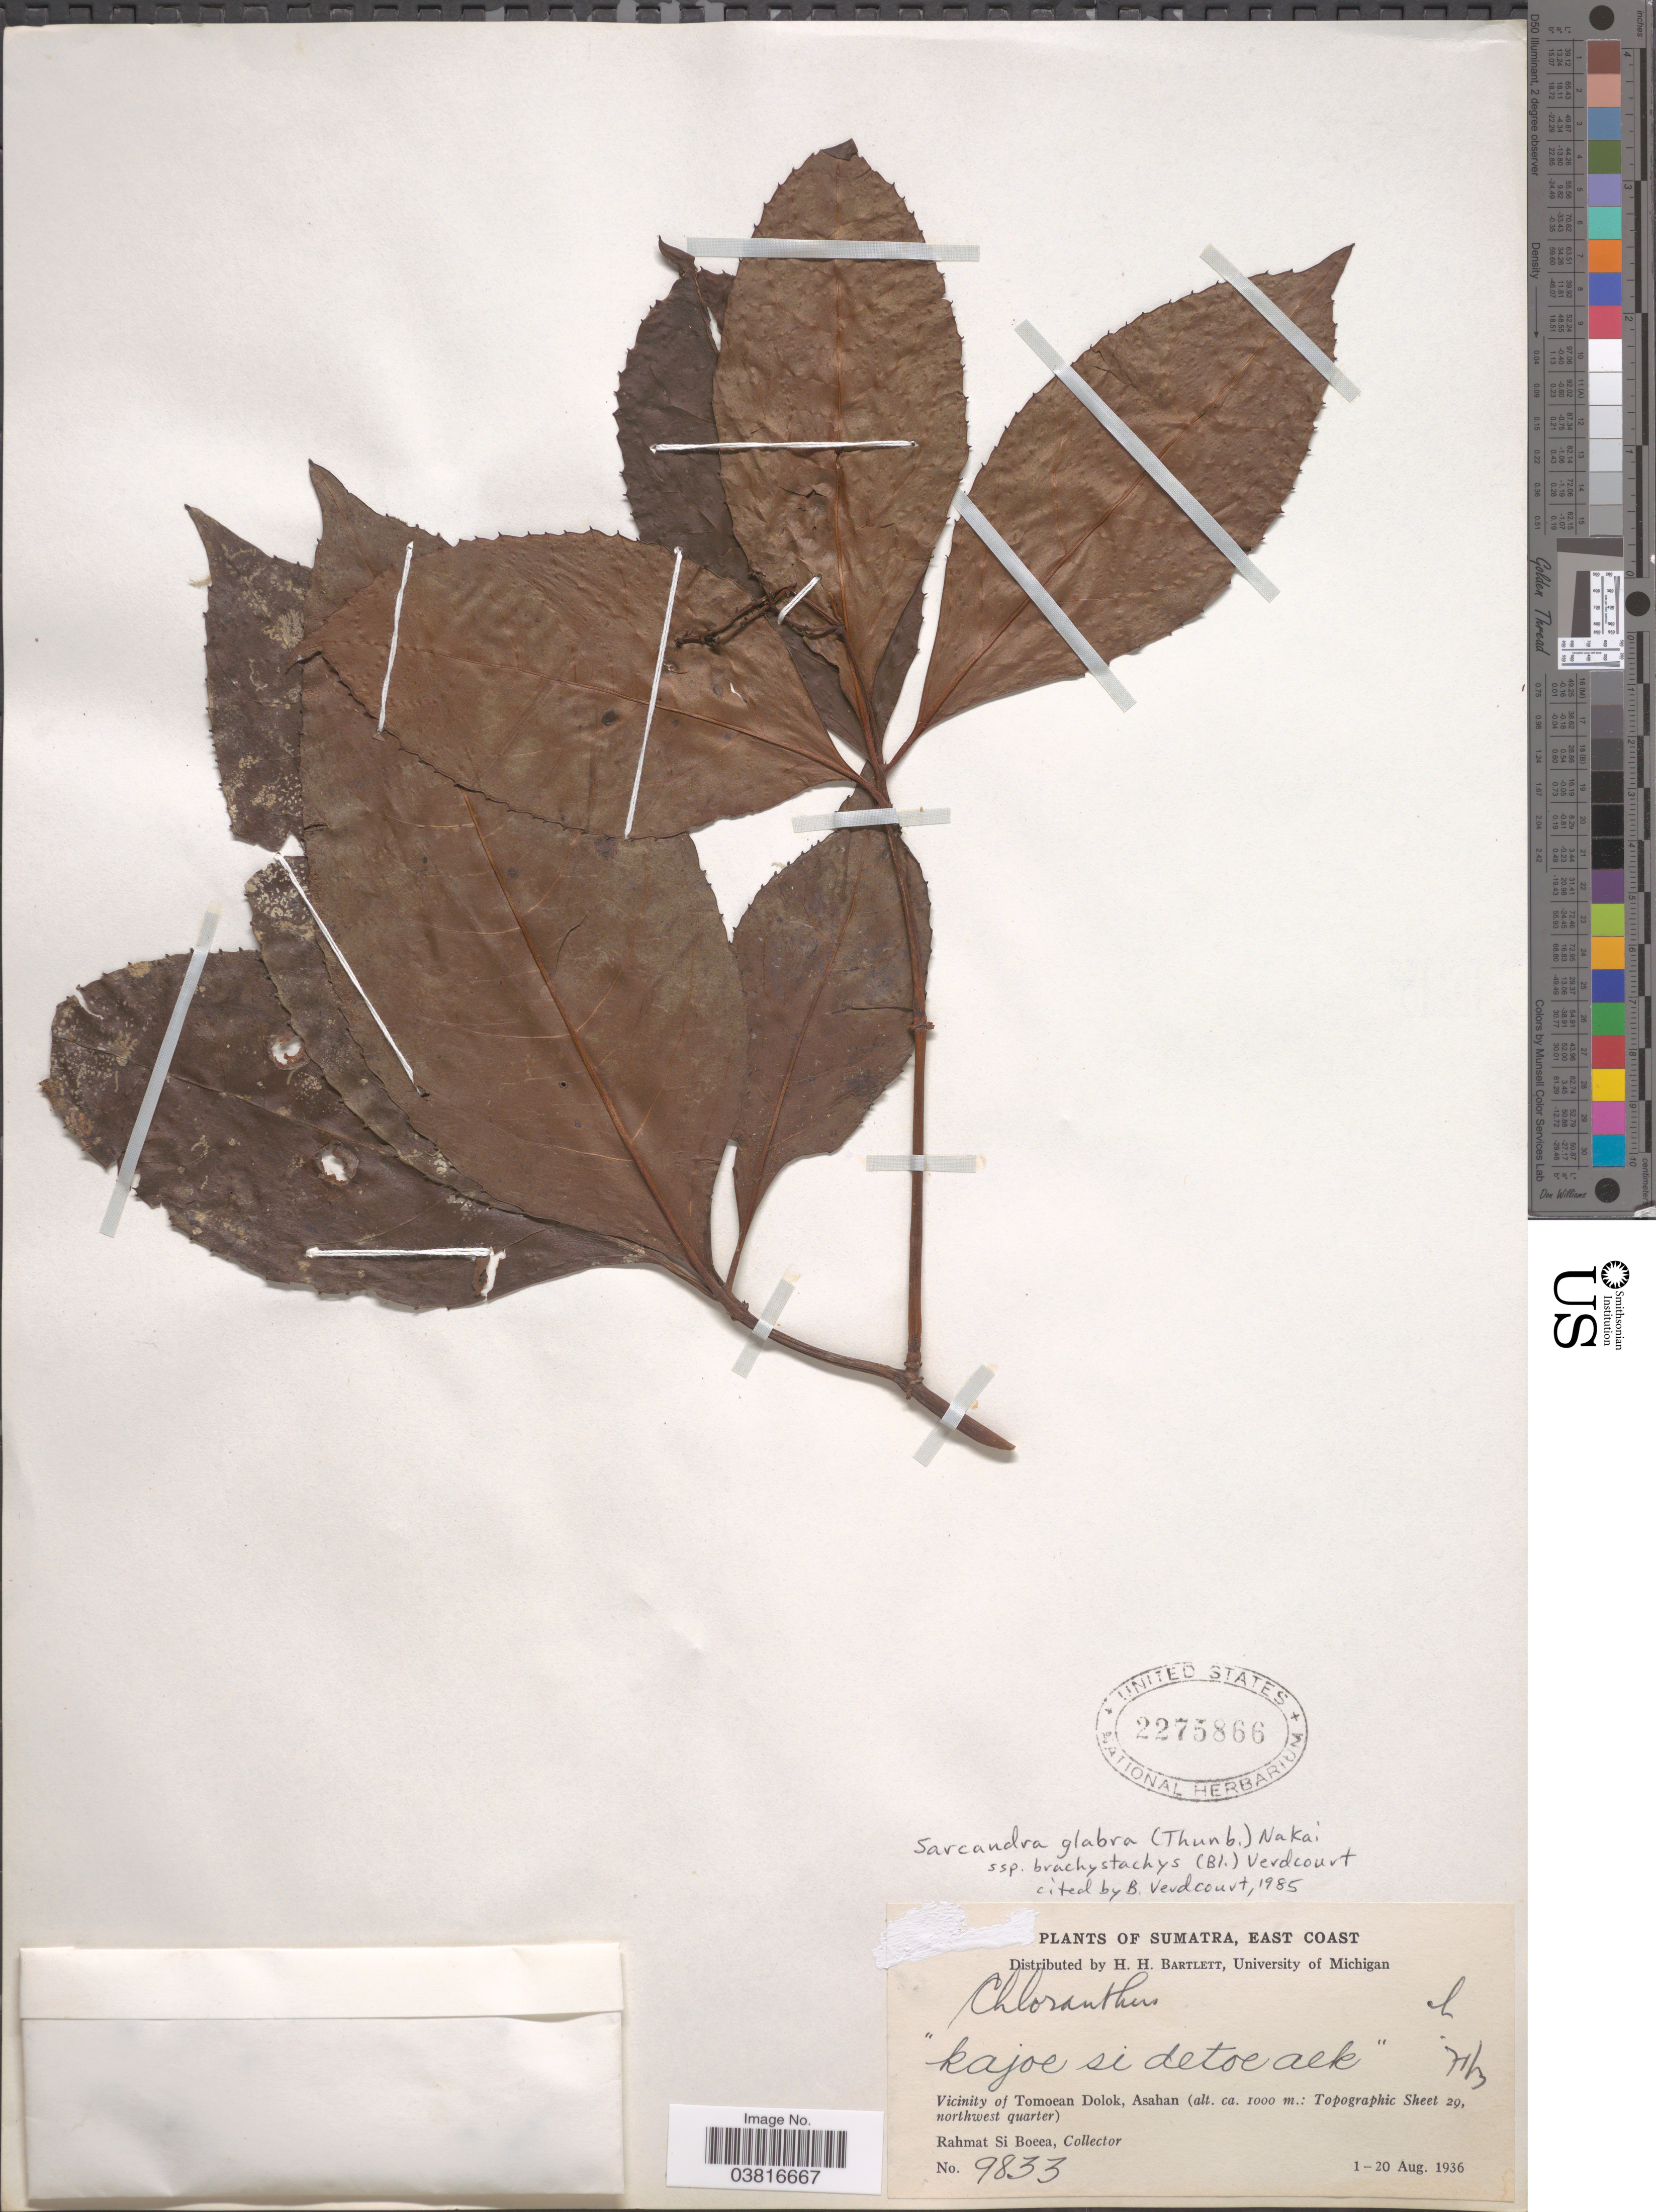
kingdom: Plantae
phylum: Tracheophyta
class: Magnoliopsida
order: Chloranthales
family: Chloranthaceae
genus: Sarcandra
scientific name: Sarcandra glabra subsp. brachystachys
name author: (Blume) Verdc.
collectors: Rahmat Si Boeea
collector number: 9833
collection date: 1936-08-01/1936-08-20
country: Indonesia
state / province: Sumatra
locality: East Coast. Vicinity of Tomoean Dolok, Asahan. (Topographic Sheet 29, northwest quarter).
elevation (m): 1000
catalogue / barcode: US 2275866